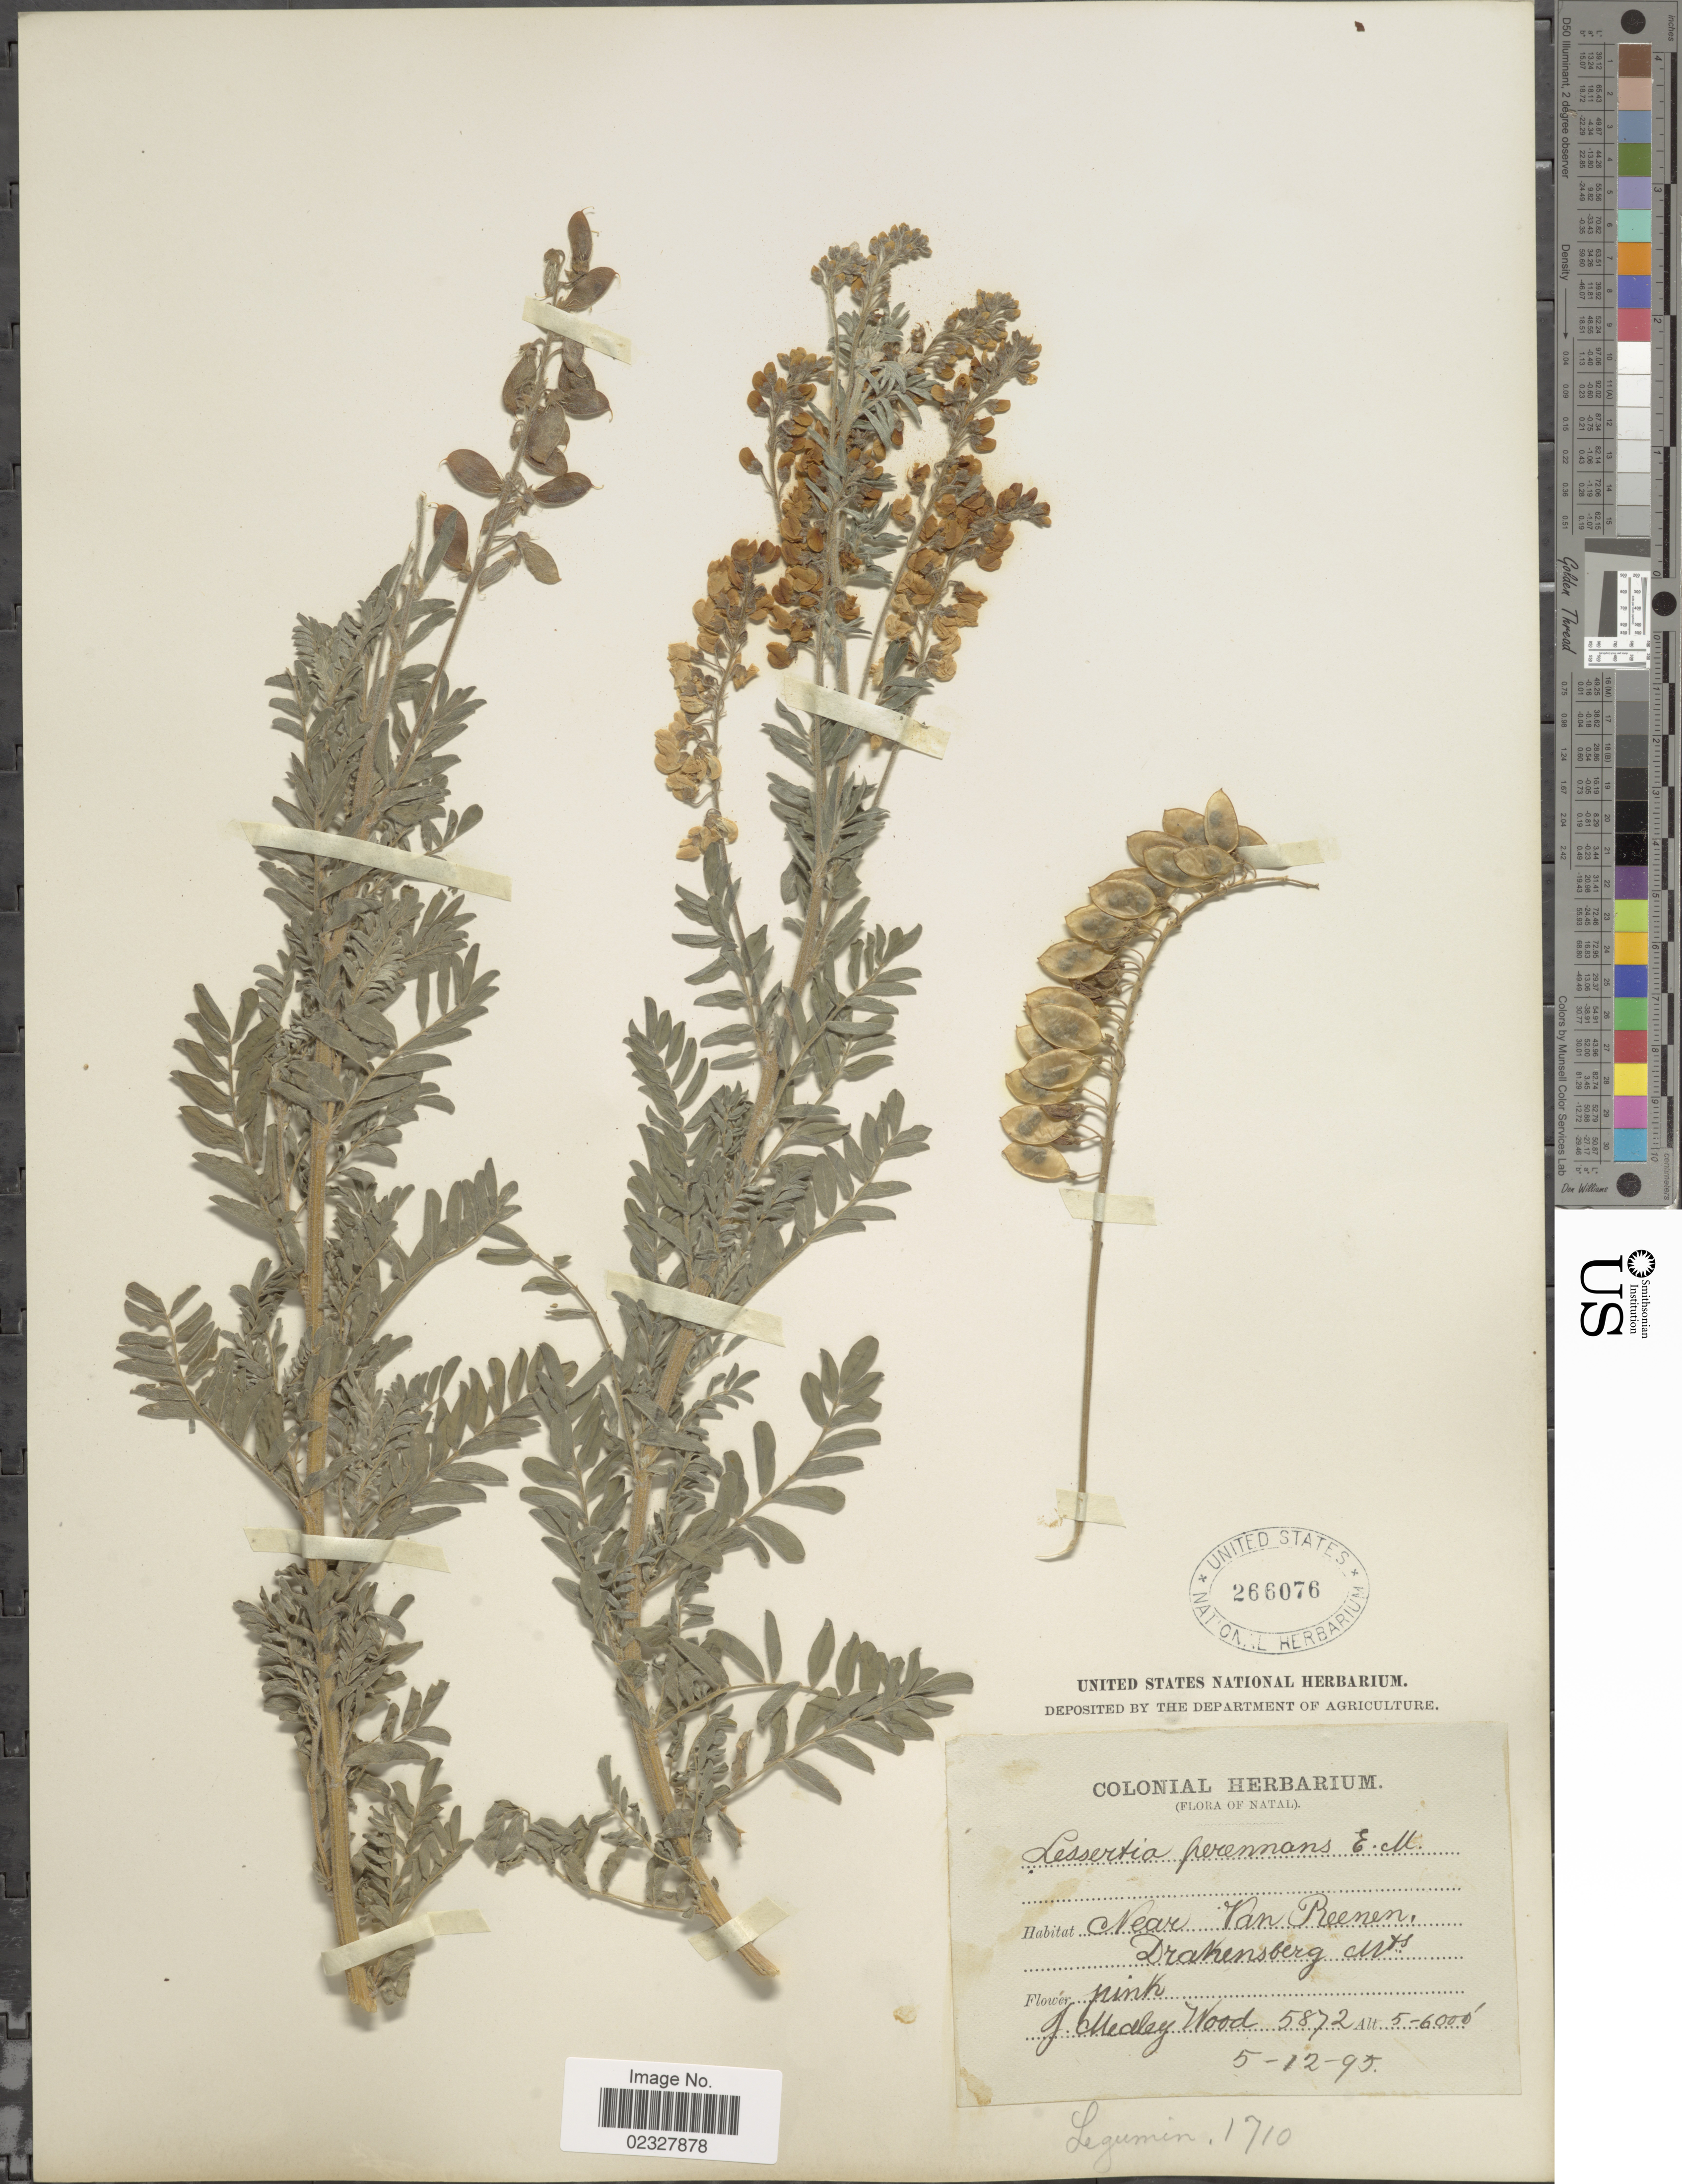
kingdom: Plantae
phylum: Tracheophyta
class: Magnoliopsida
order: Fabales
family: Fabaceae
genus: Lessertia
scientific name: Lessertia perennans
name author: DC.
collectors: J. M. Wood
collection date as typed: Transcribed d/m/y: 5/12/95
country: South Africa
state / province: KwaZulu-Natal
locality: Natal, near Van Reenen, Drakensberg Mts.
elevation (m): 1524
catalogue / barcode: US 266076